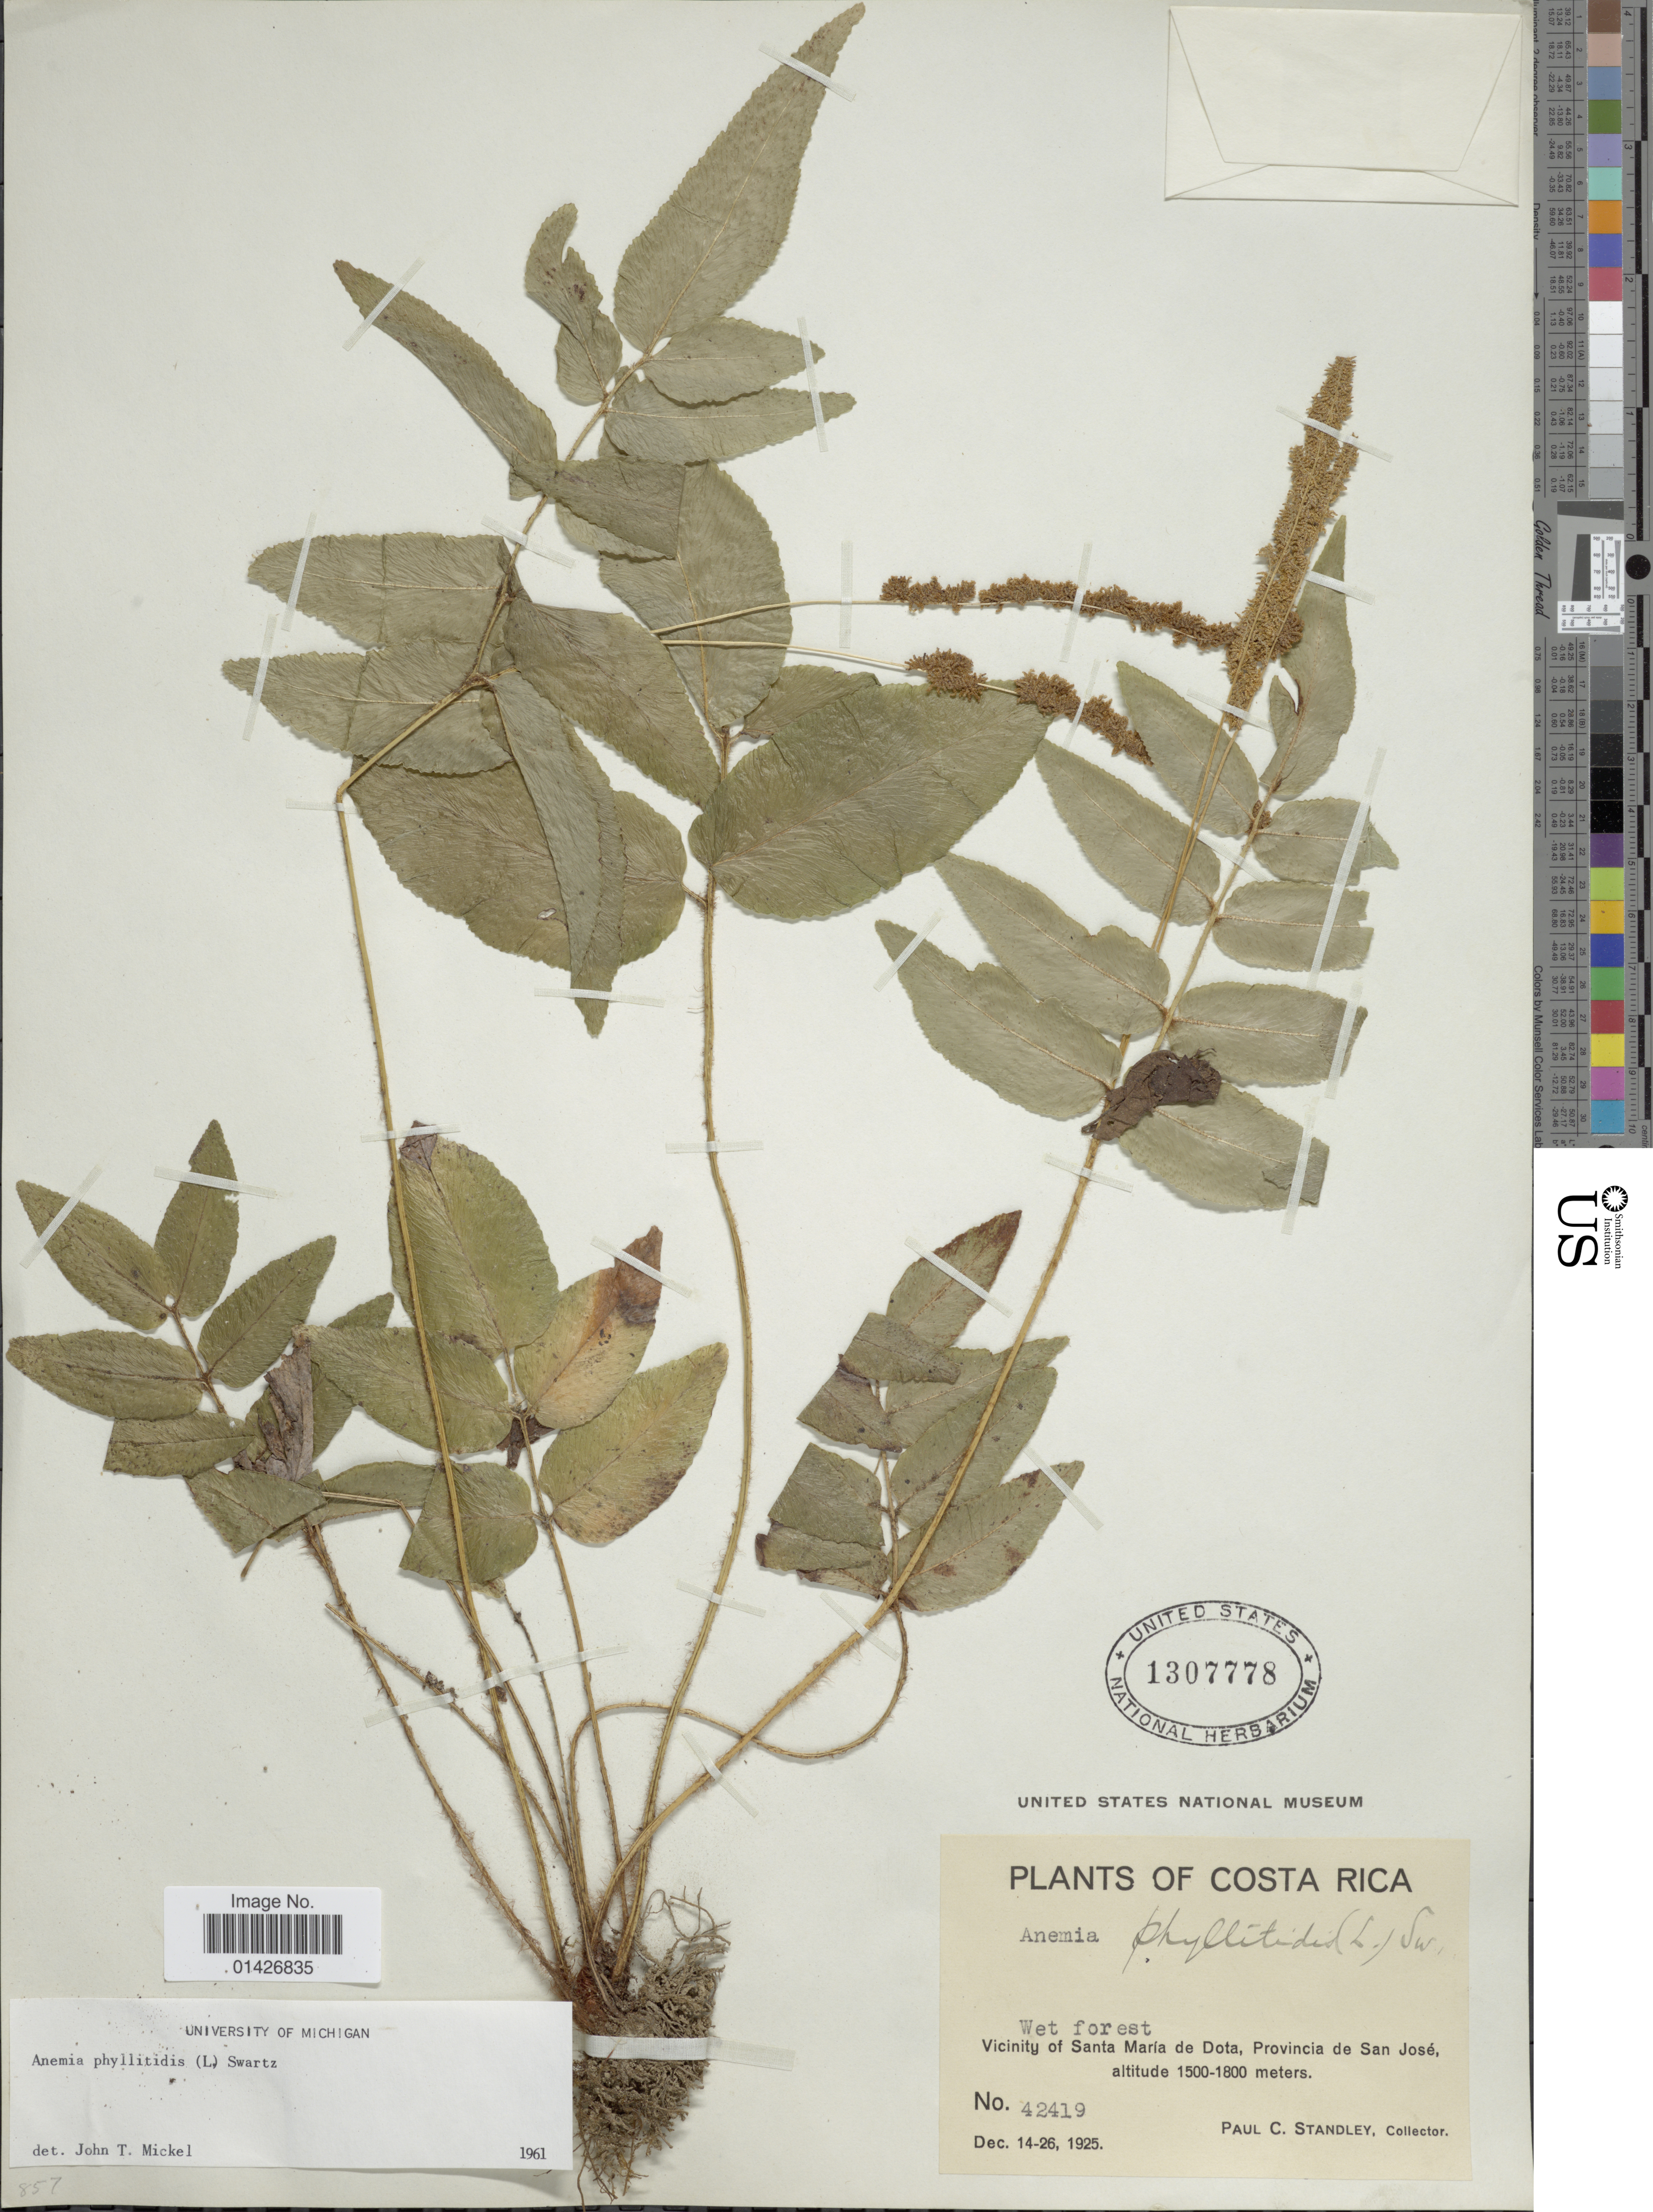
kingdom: Plantae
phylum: Tracheophyta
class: Polypodiopsida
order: Schizaeales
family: Anemiaceae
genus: Anemia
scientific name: Anemia phyllitidis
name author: (L.) Sw.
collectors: P. C. Standley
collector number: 42419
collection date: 1925-12-14/1926-12-26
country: Costa Rica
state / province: San José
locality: Vicinity of Santa Maria de Dota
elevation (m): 1500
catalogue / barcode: US 1307778